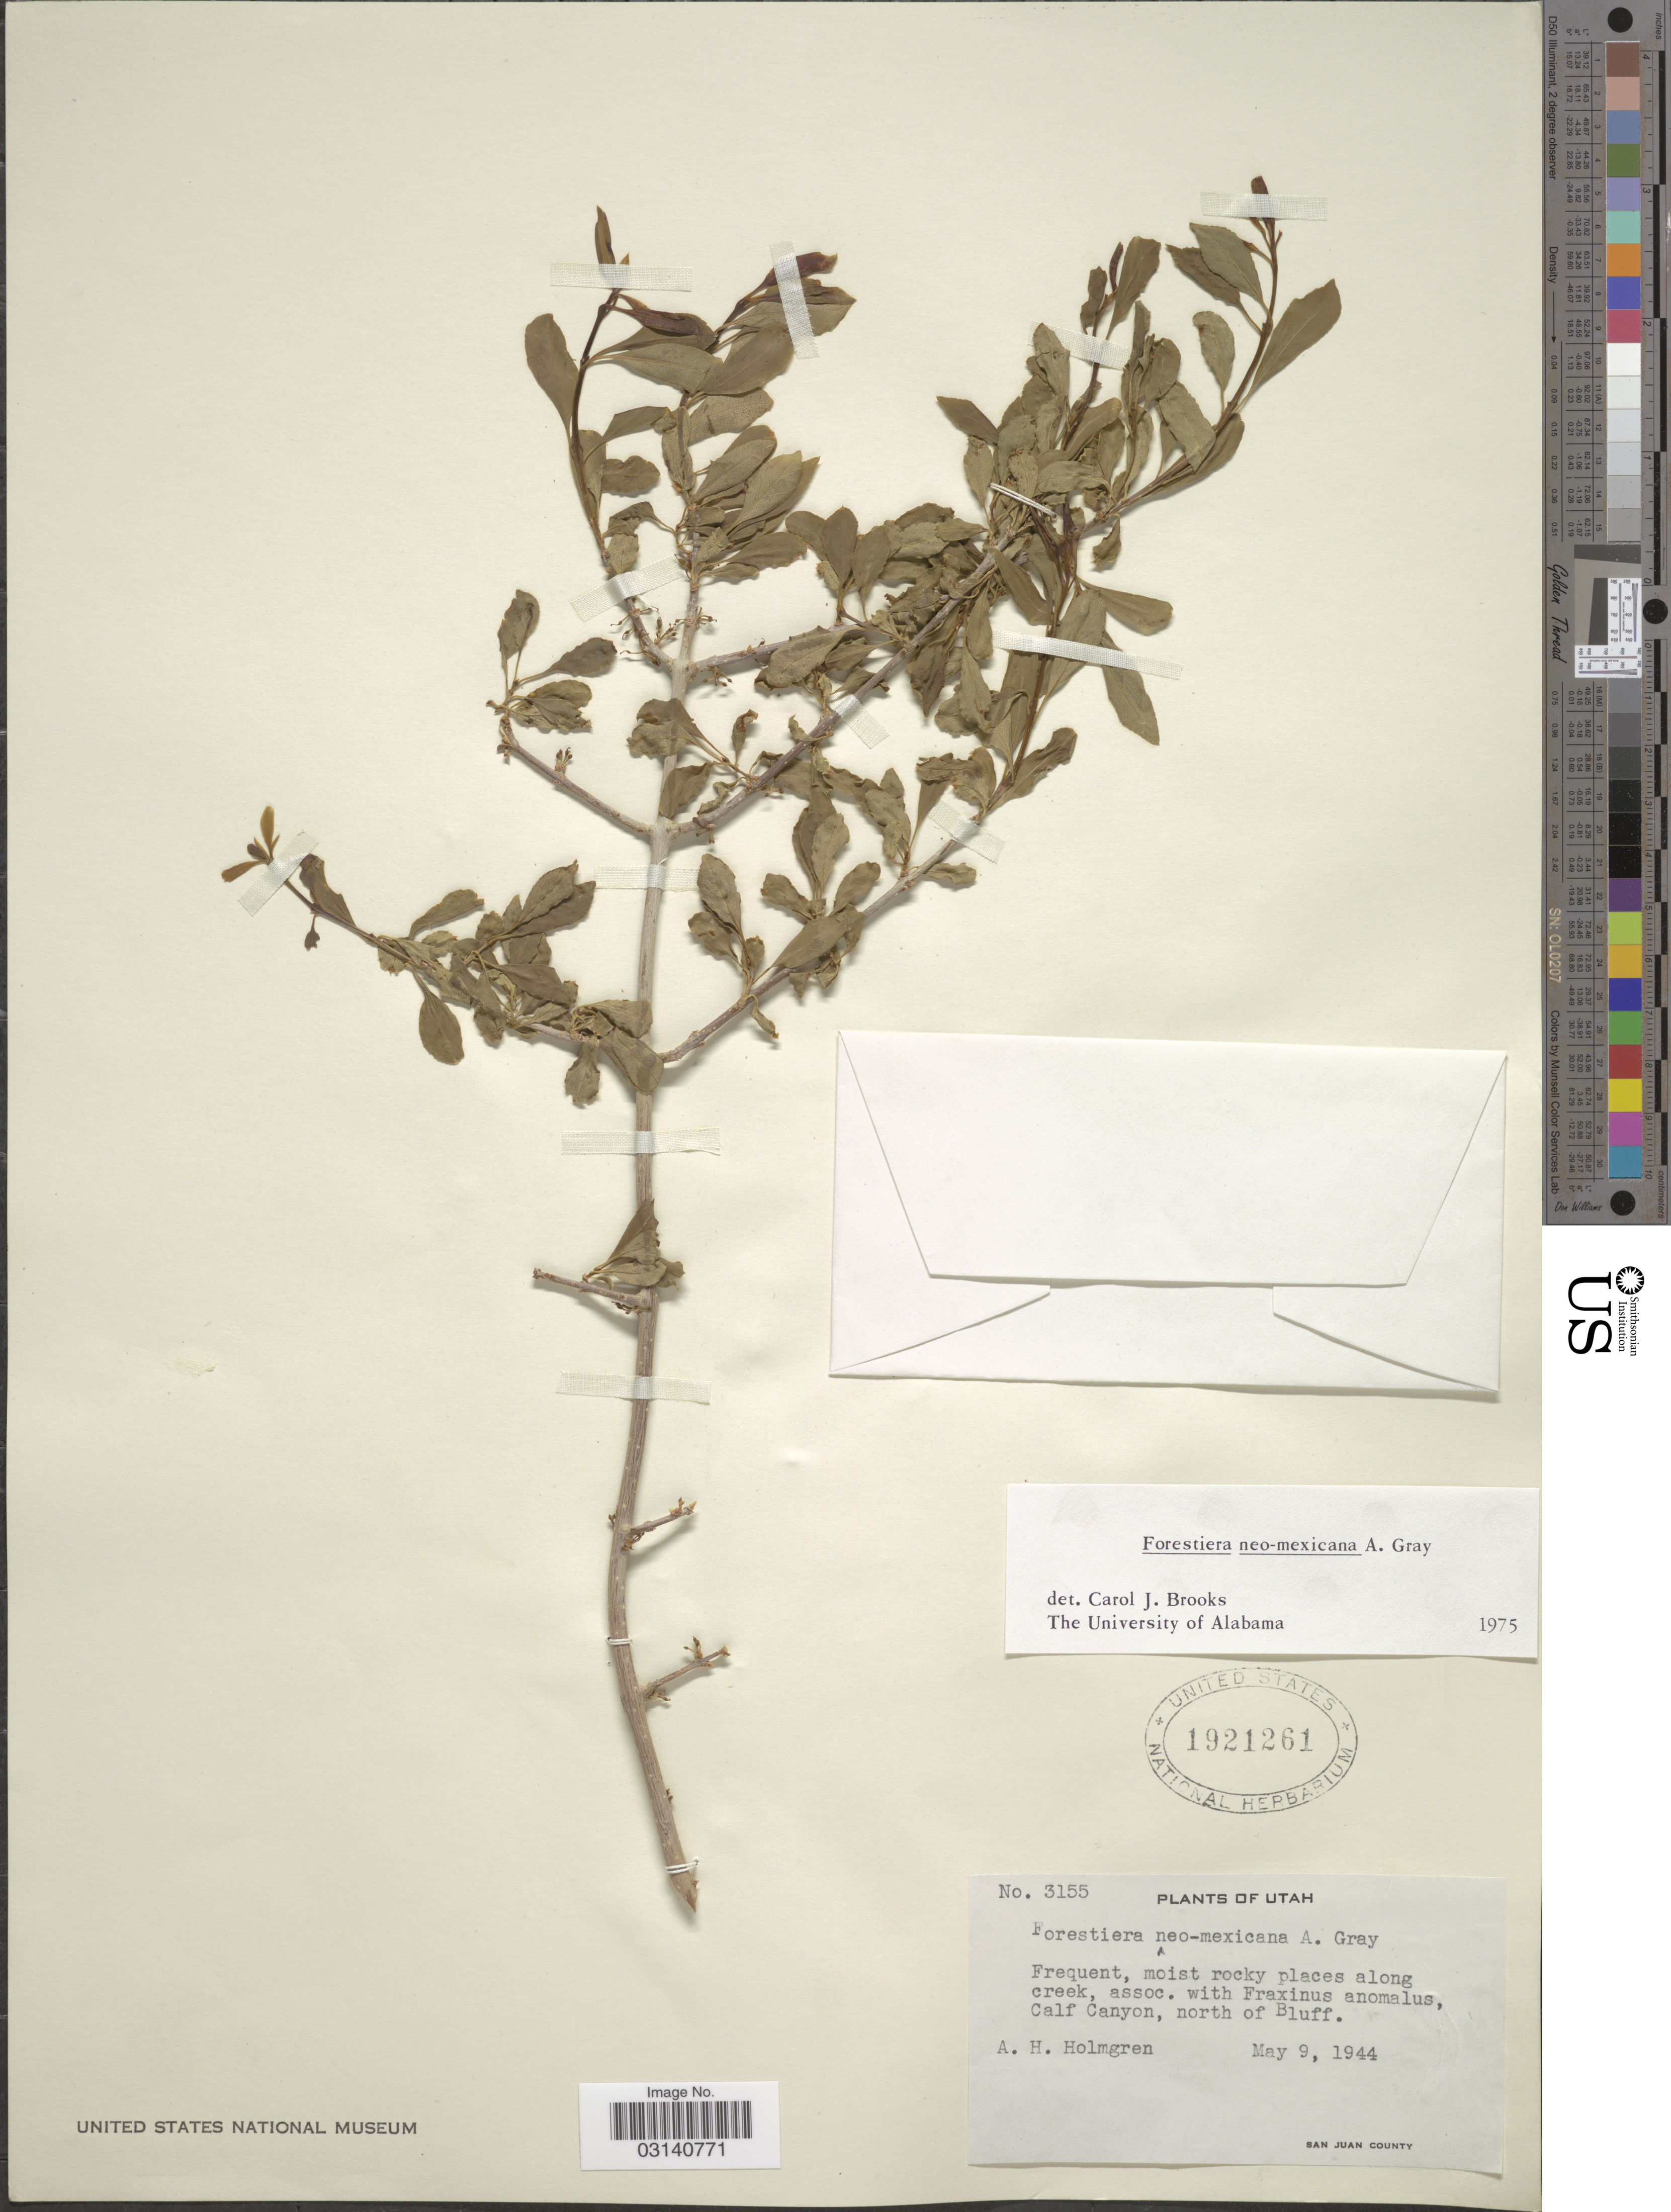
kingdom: Plantae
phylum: Tracheophyta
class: Magnoliopsida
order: Lamiales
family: Oleaceae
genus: Forestiera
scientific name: Forestiera neomexicana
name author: A. Gray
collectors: A. H. Holmgren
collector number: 3155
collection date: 1944-05-09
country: United States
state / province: Utah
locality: Calf Canyon, north of Bluff.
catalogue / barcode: US 1921261